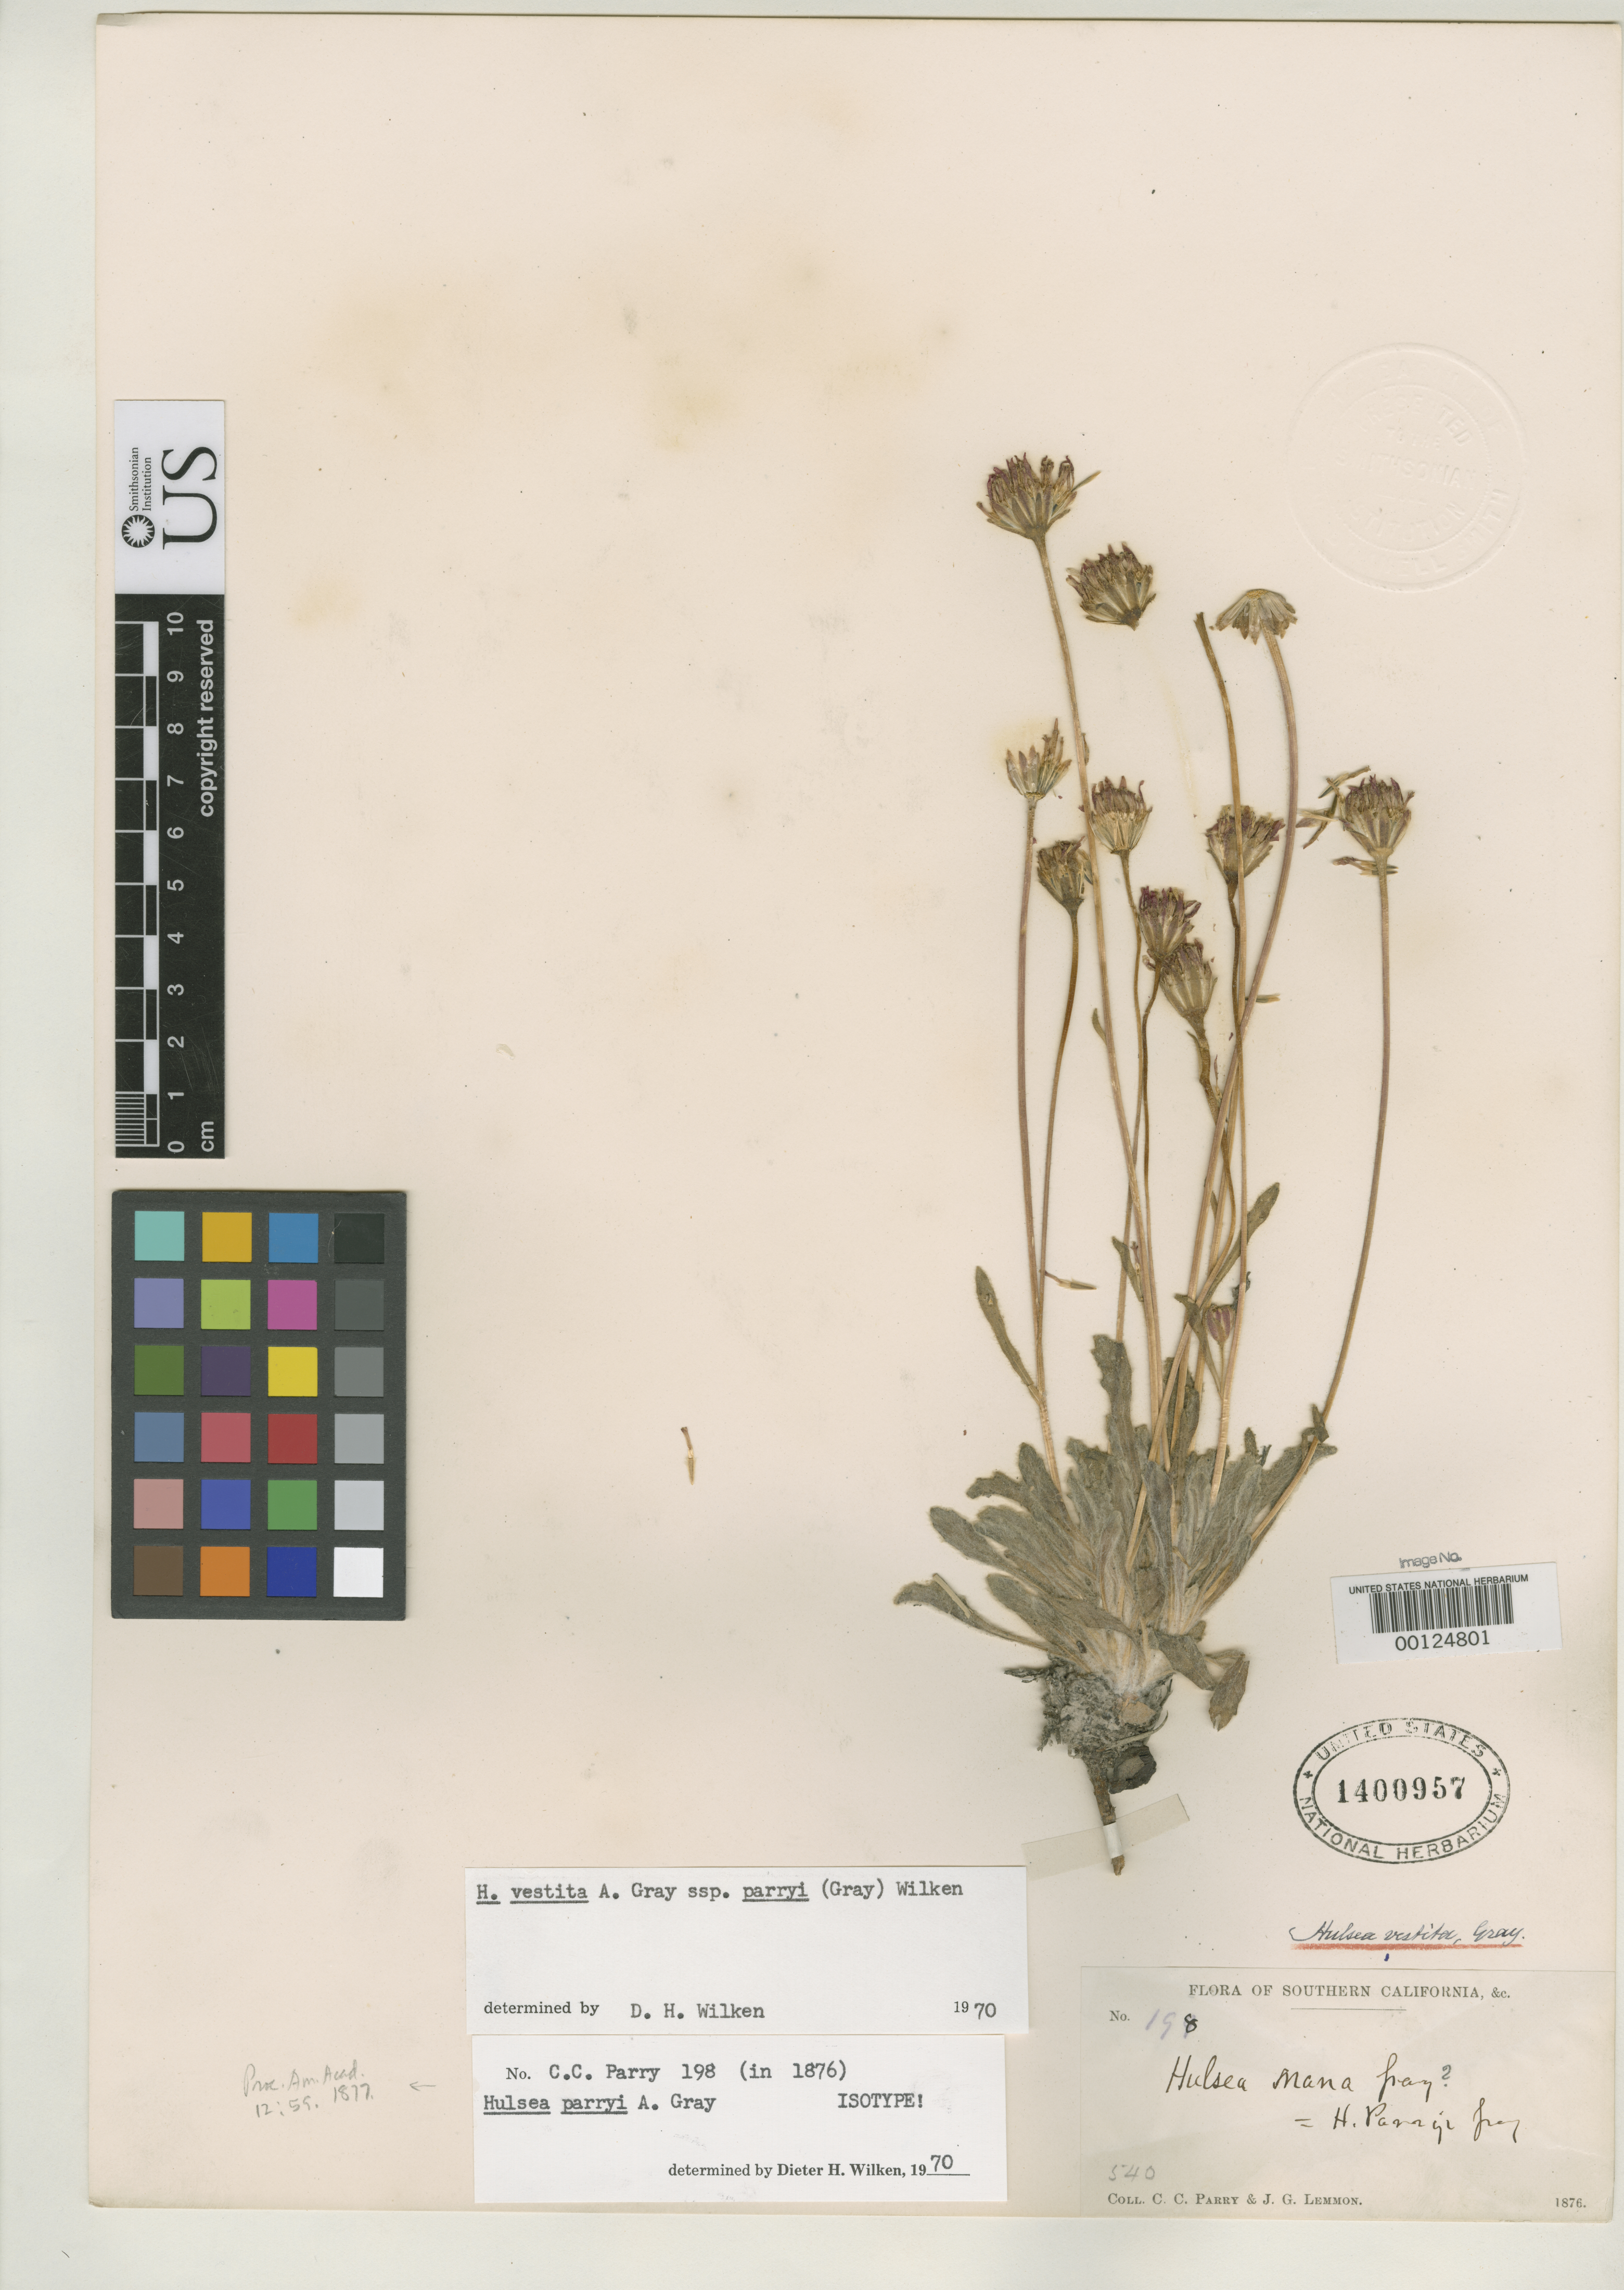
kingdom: Plantae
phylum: Tracheophyta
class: Magnoliopsida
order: Asterales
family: Asteraceae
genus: Hulsea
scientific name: Hulsea parryi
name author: A. Gray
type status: Isotype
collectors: C. C. Parry & J. G. Lemmon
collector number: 198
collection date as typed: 1876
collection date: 1876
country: United States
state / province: California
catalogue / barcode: US 1400957